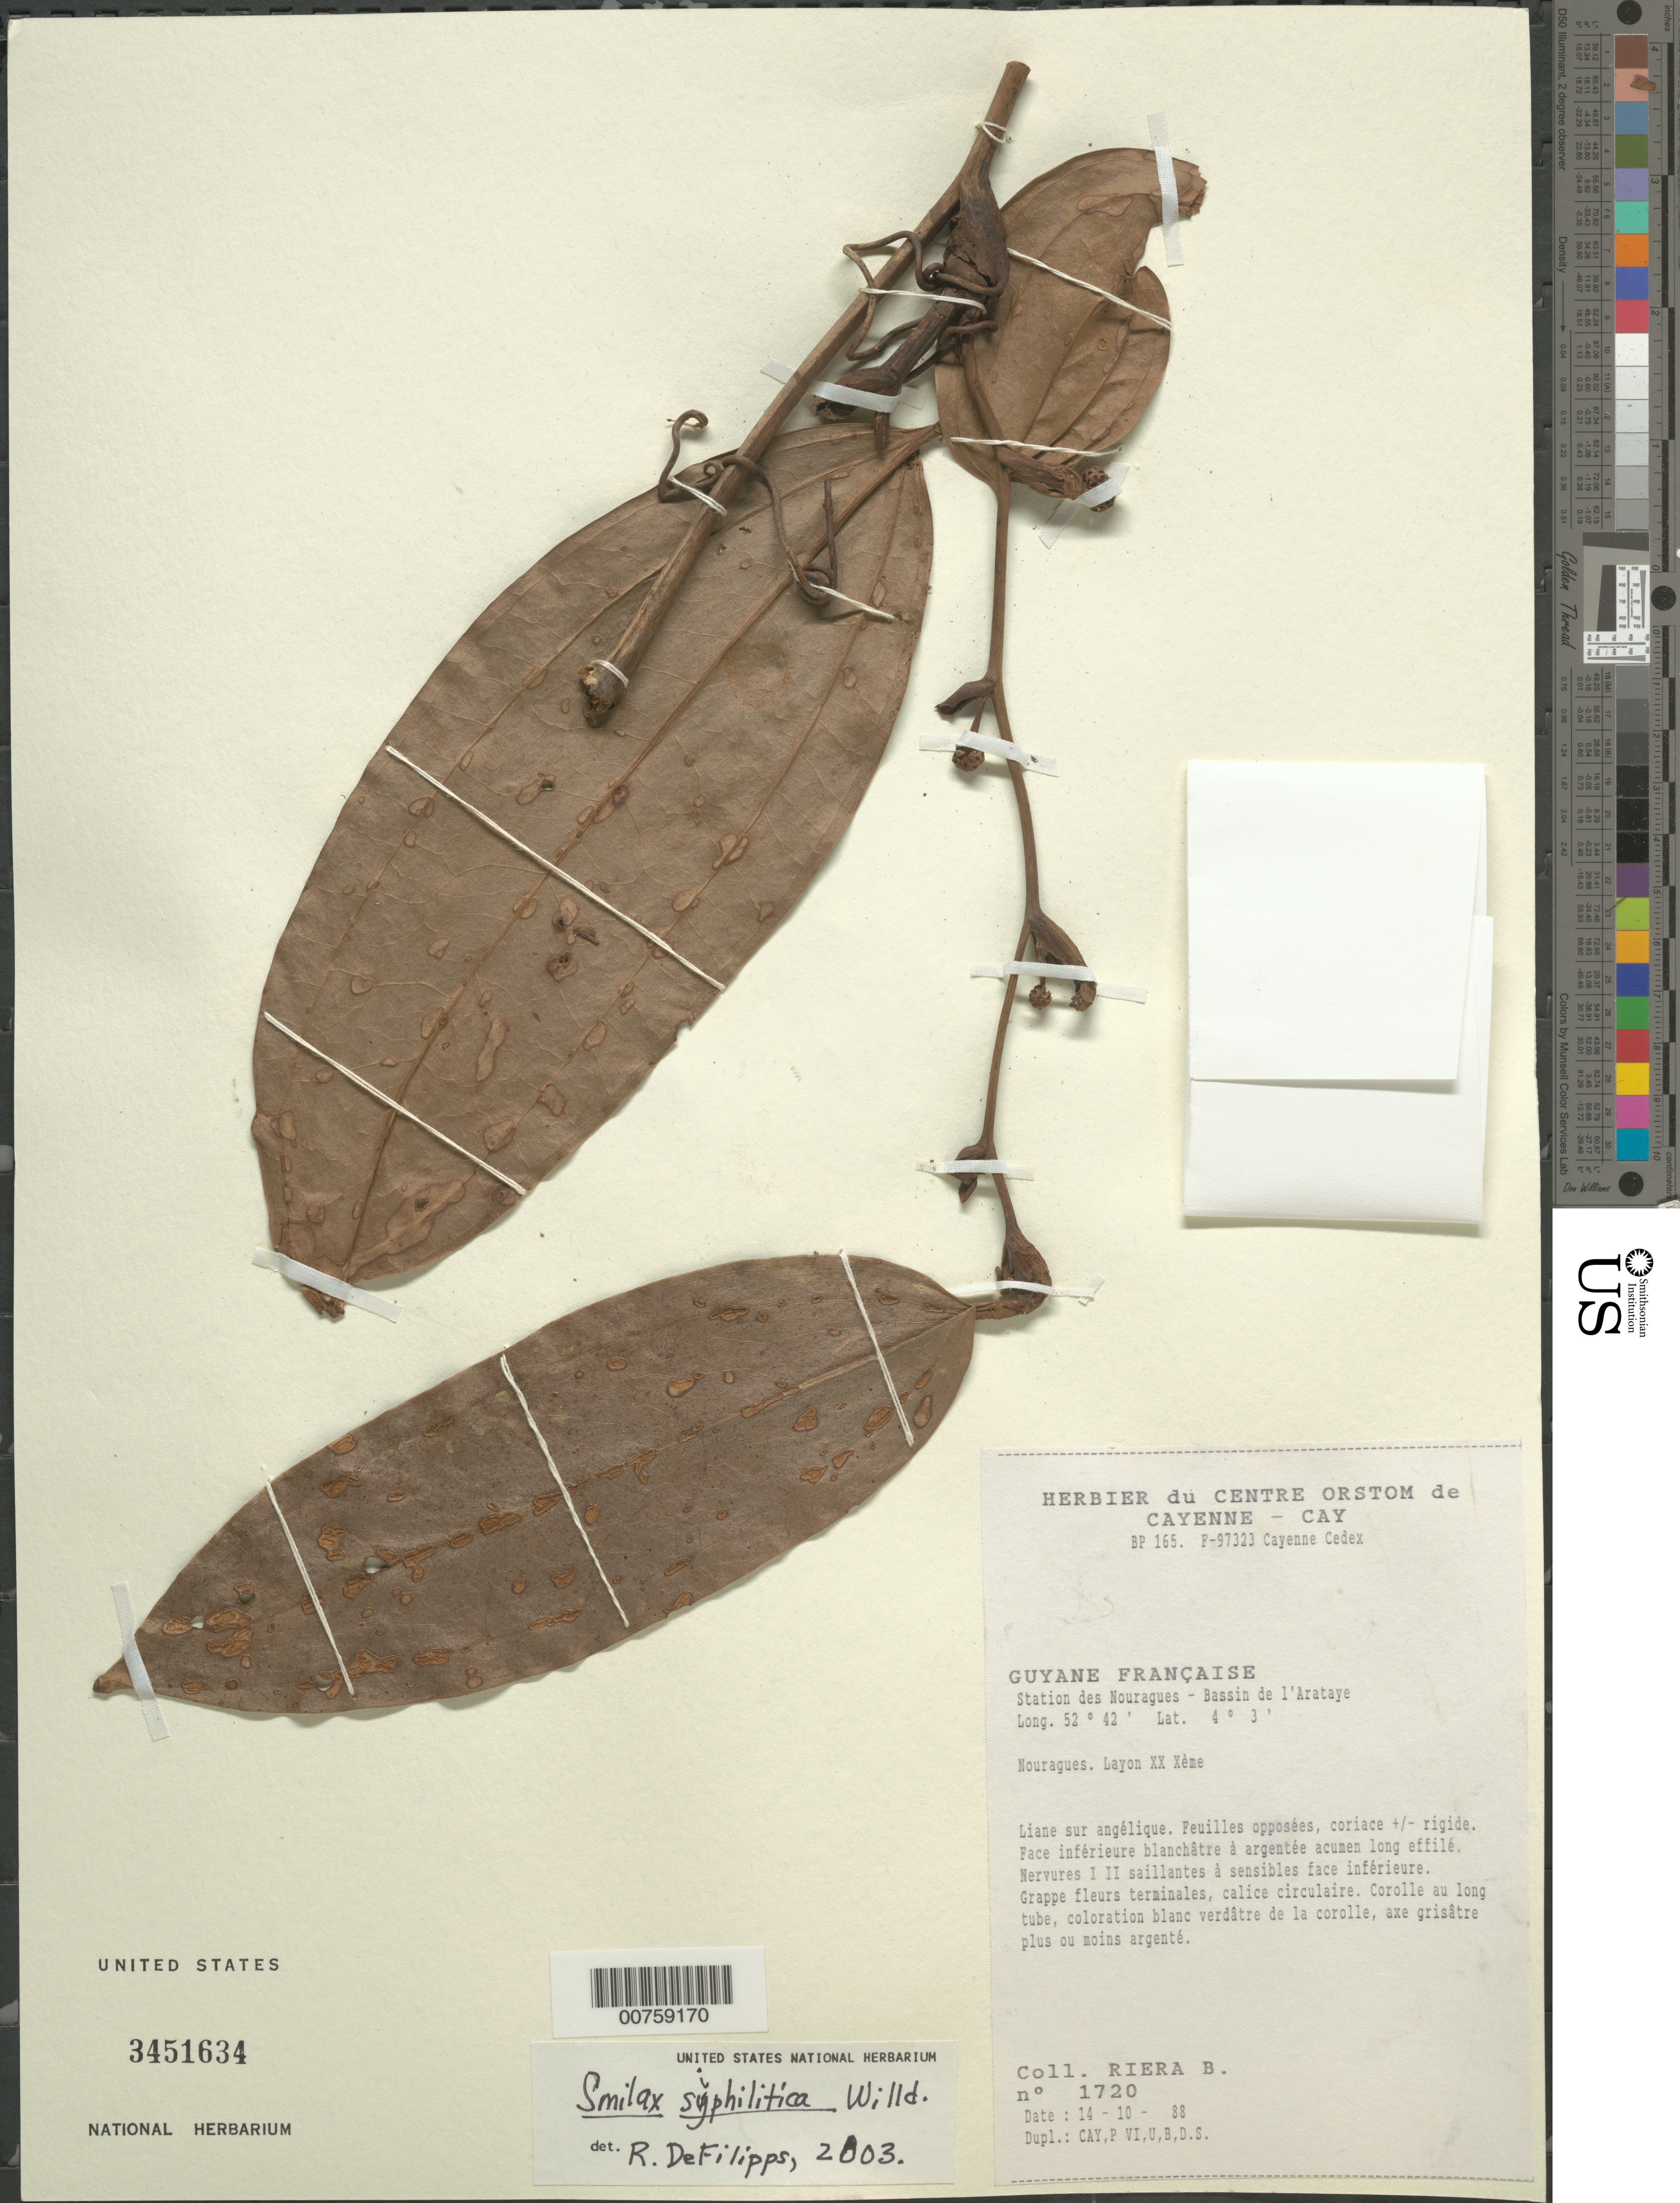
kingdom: Plantae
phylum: Tracheophyta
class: Liliopsida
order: Liliales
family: Smilacaceae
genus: Smilax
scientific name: Smilax syphilitica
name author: Humb. & Bonpl.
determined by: DeFilipps, R. A.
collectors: B. Riéra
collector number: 1720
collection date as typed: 14-Oct-88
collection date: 1988-10-14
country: French Guiana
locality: Station des Nouragues, Bassin de l'Arataye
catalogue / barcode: US 3451634